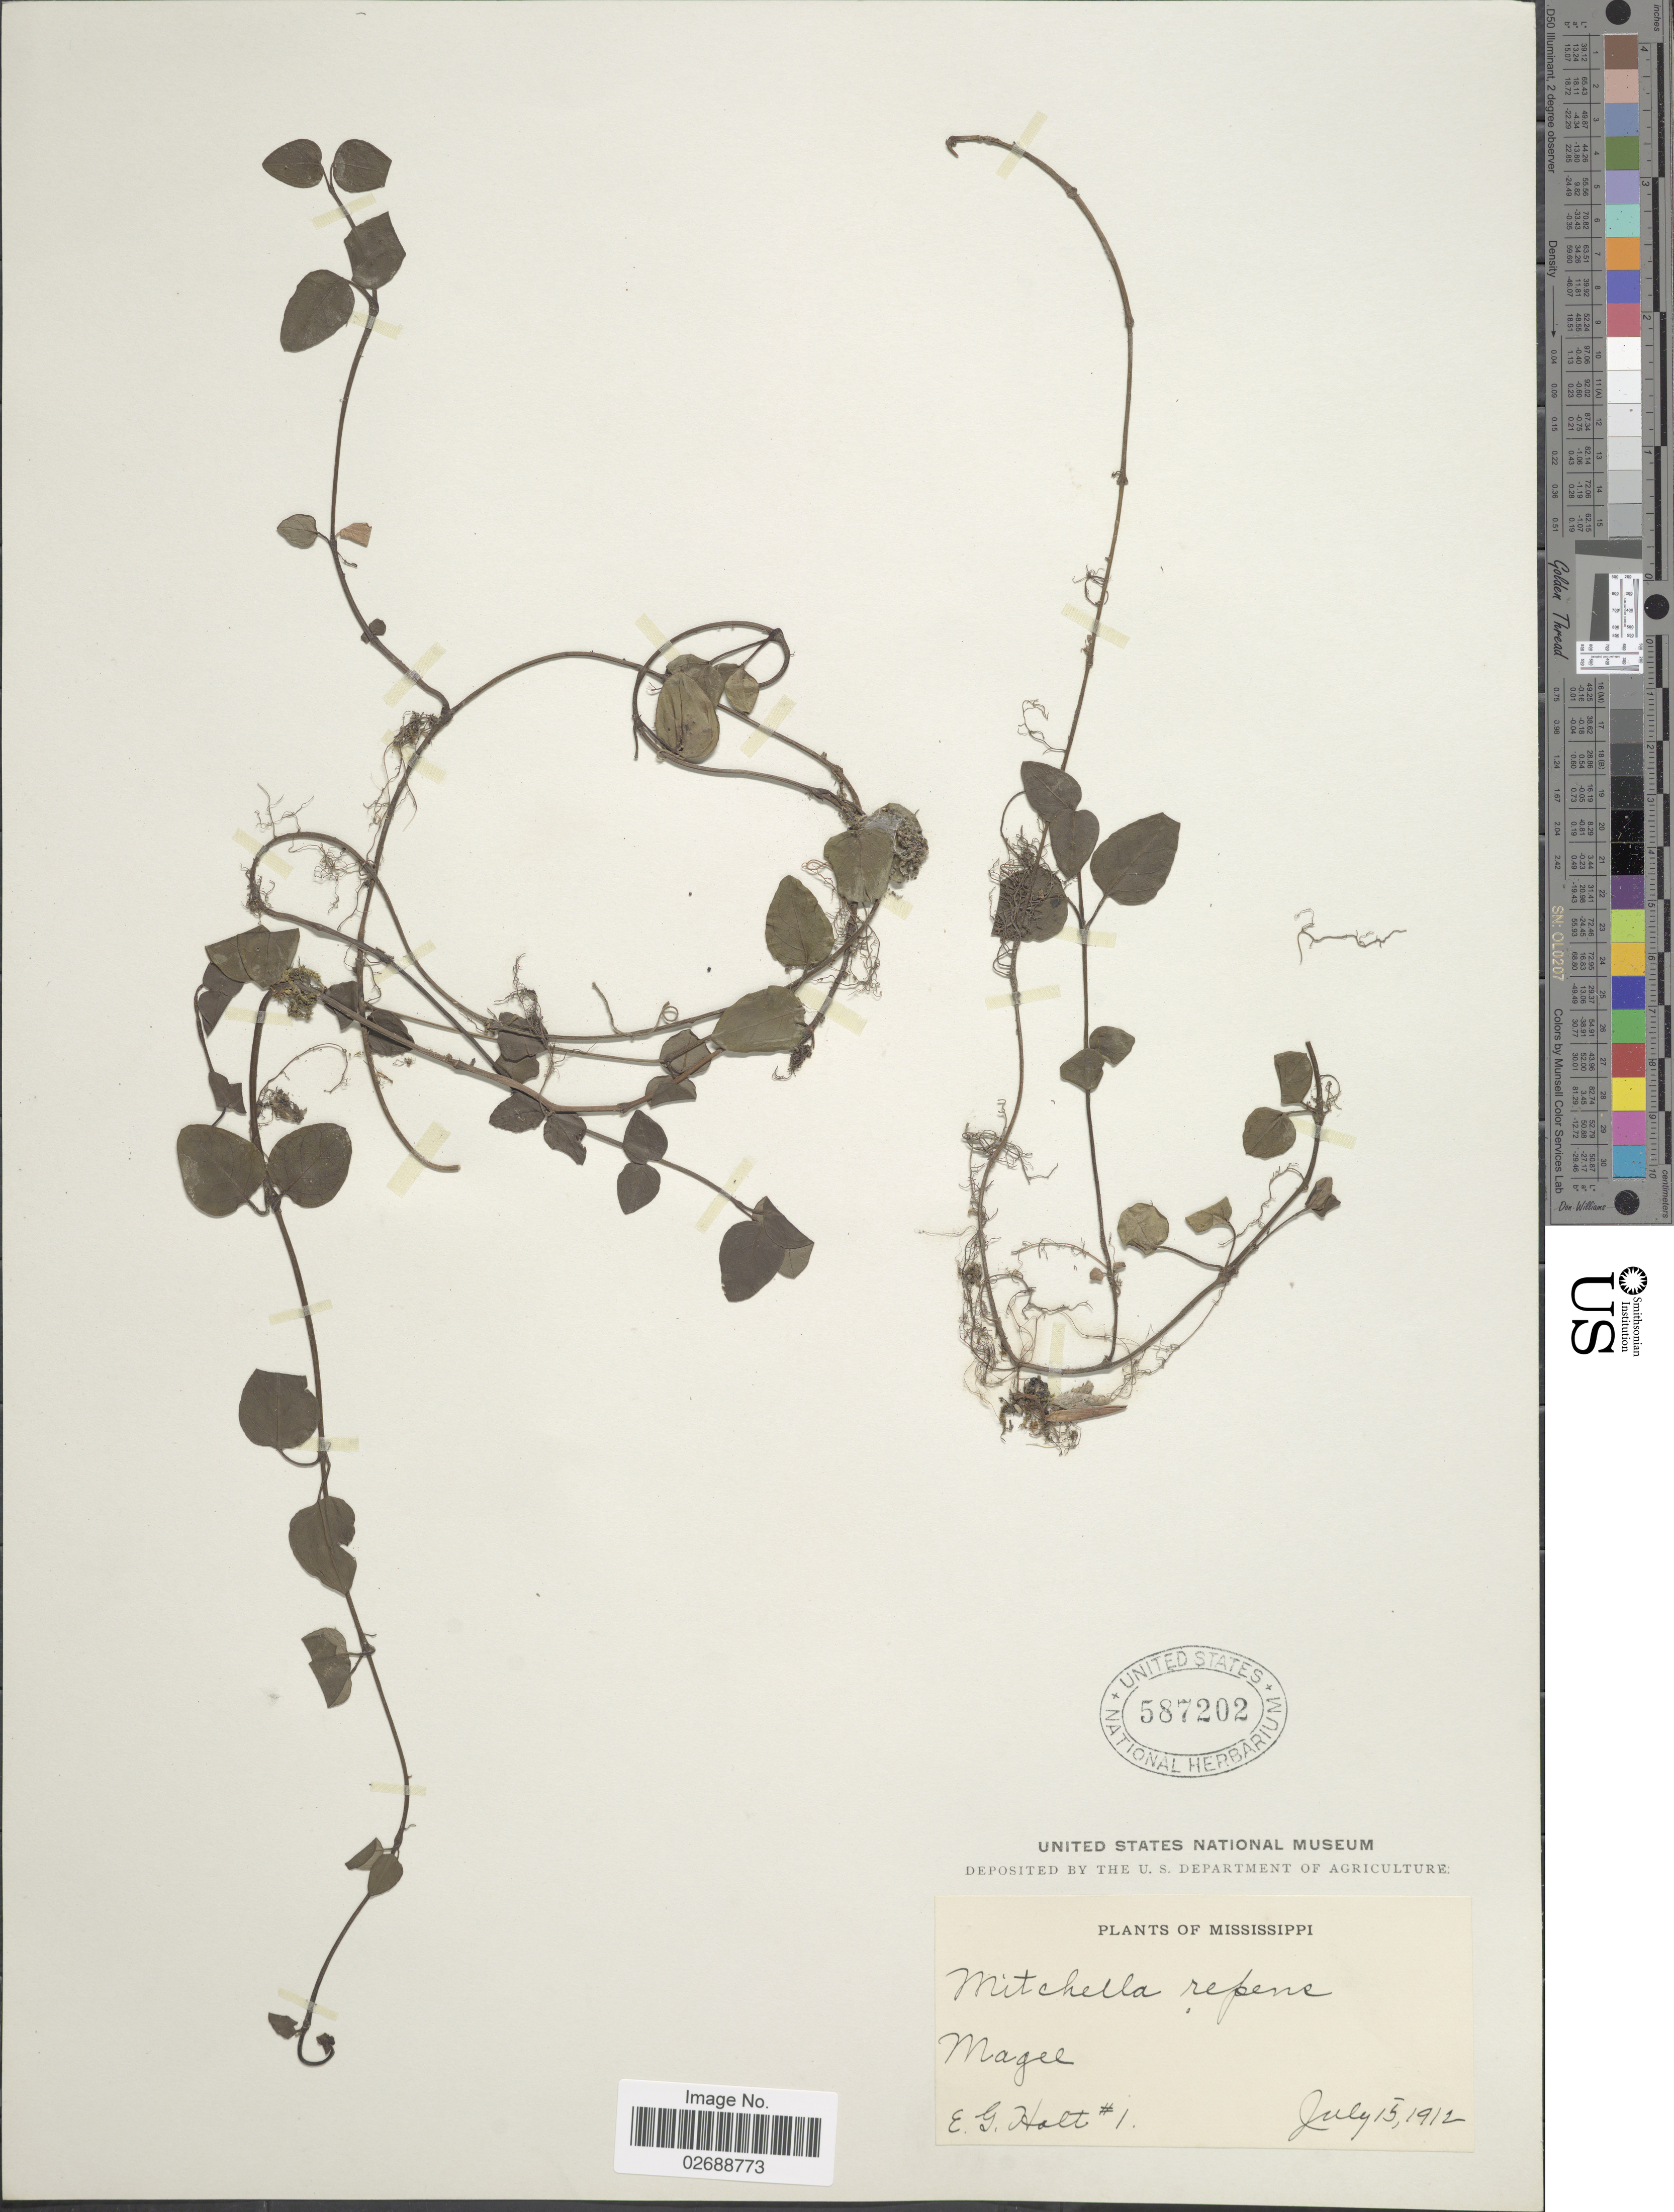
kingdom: Plantae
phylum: Tracheophyta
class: Magnoliopsida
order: Gentianales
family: Rubiaceae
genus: Mitchella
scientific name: Mitchella repens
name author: L.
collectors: E. G. Holt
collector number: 1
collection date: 1912-07-15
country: United States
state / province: Mississippi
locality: Magee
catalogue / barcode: US 587202